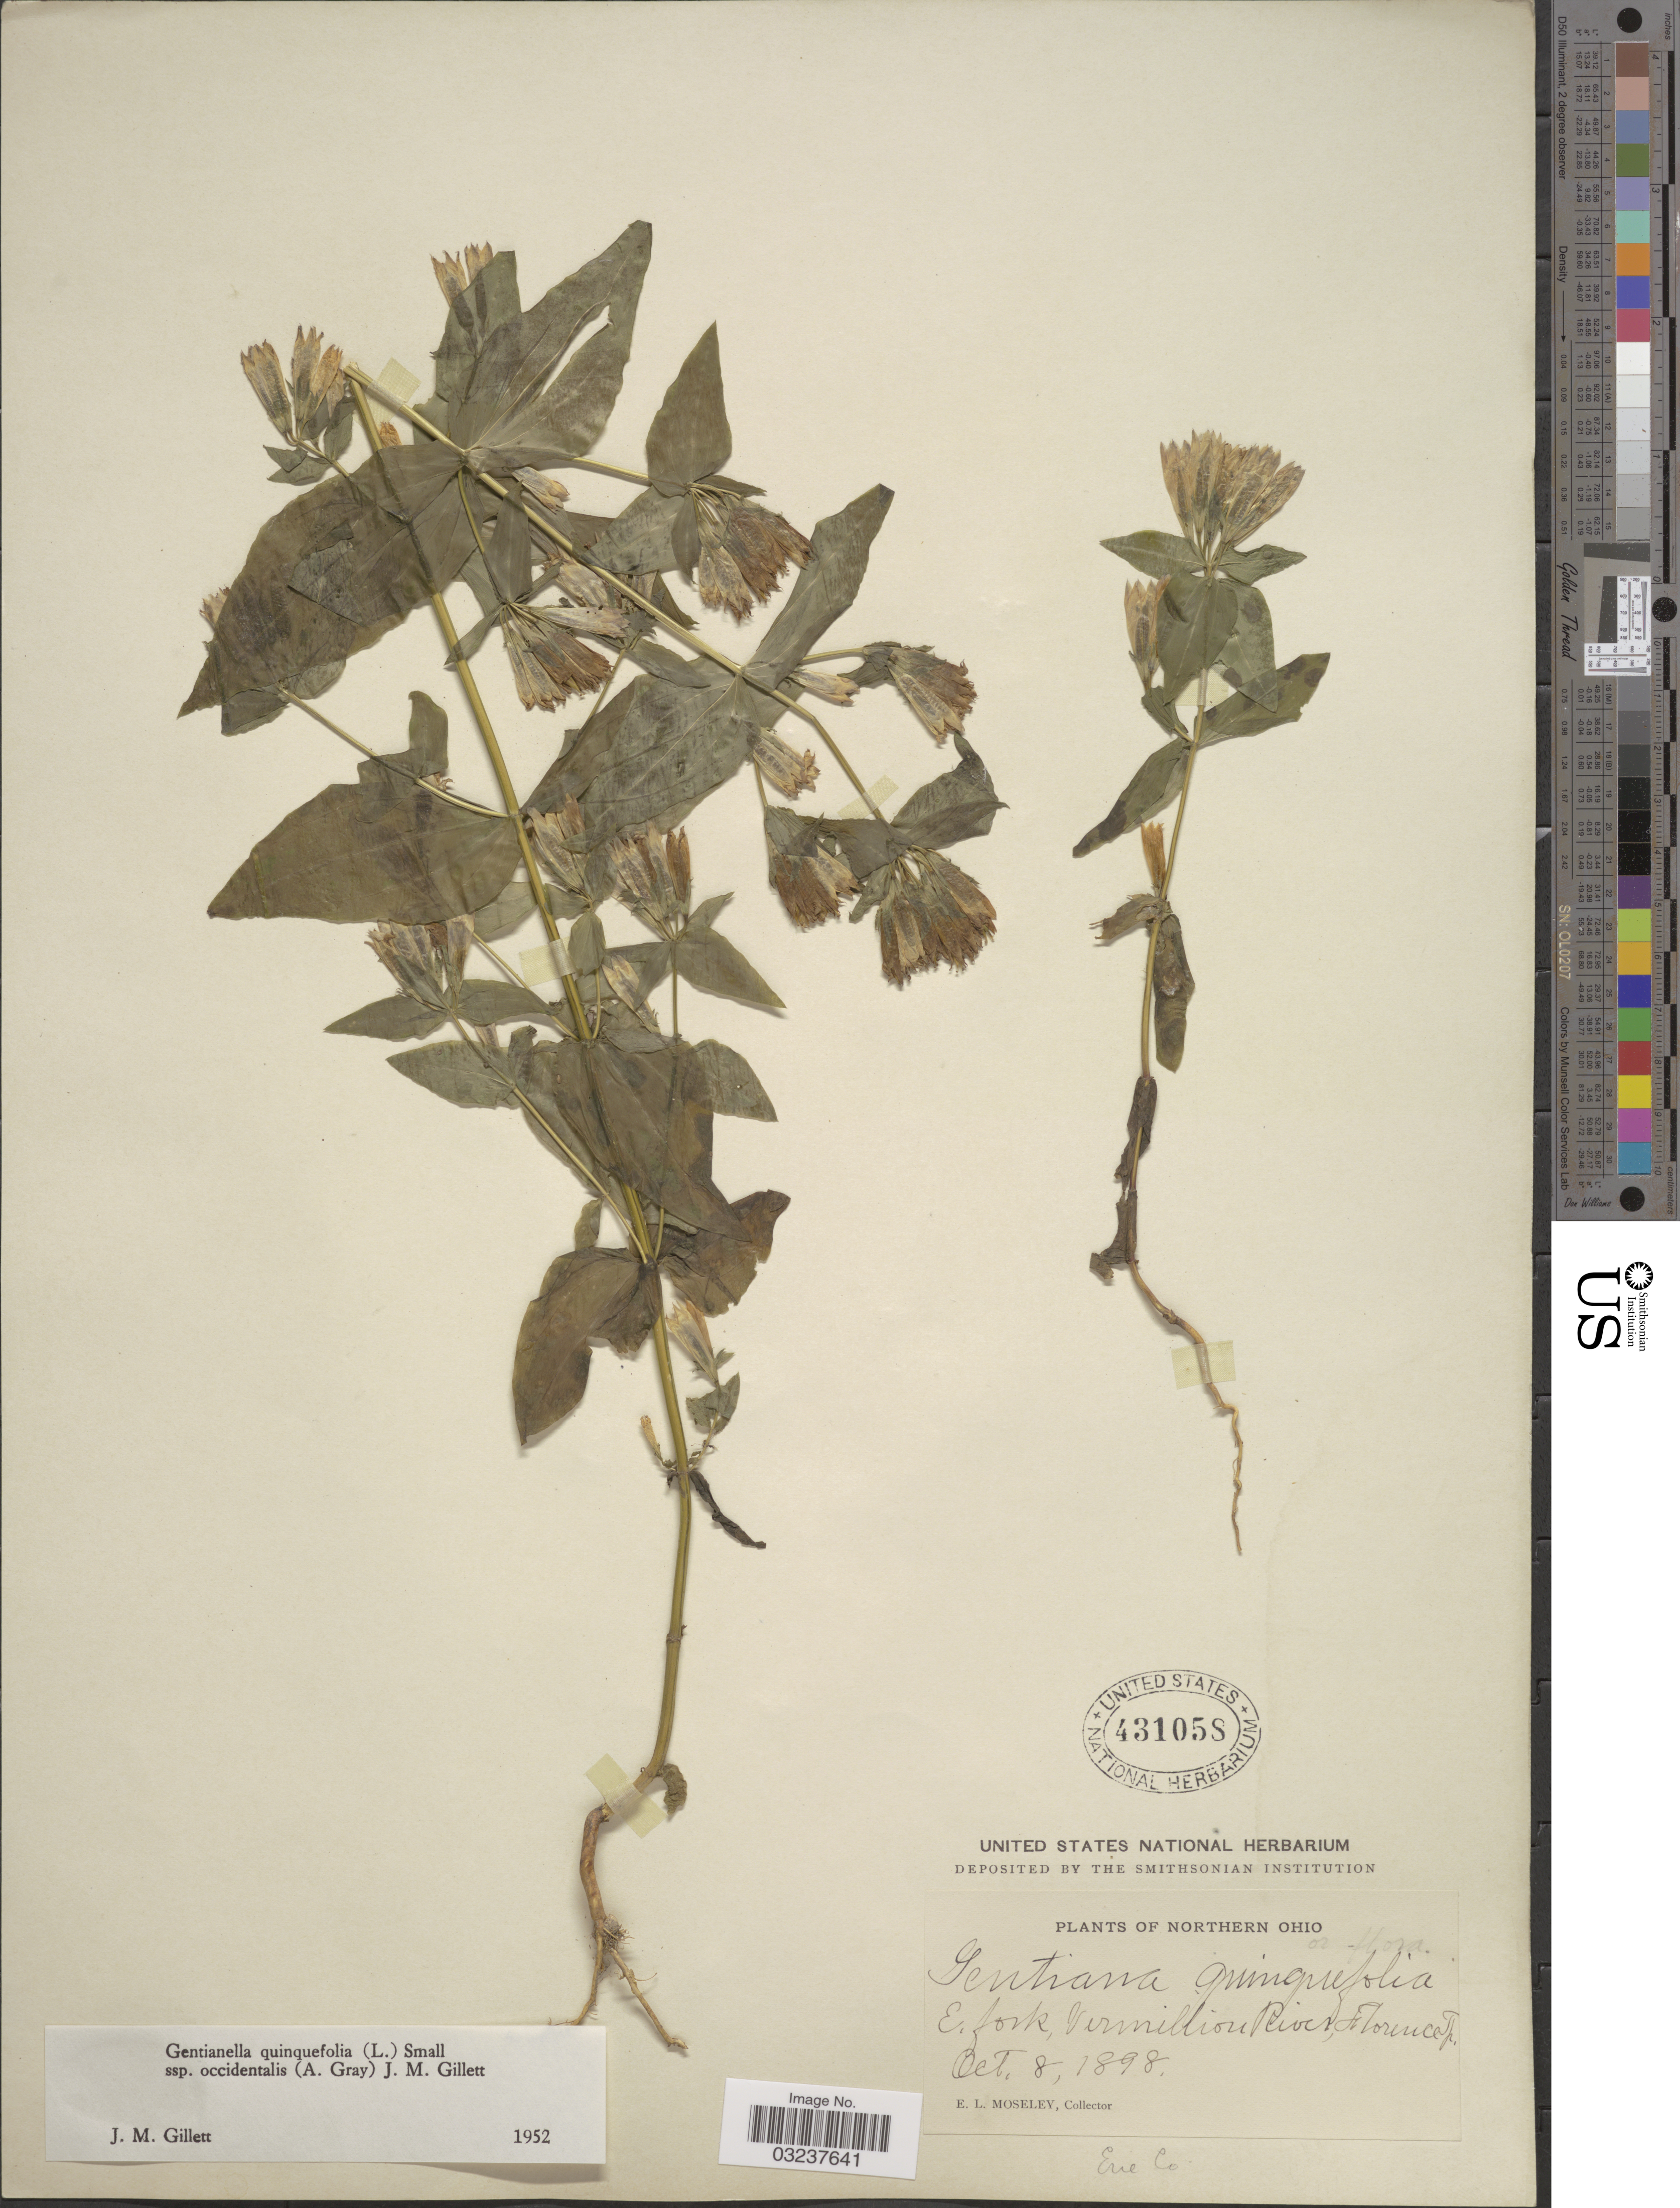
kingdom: Plantae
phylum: Tracheophyta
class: Magnoliopsida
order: Gentianales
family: Gentianaceae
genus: Gentianella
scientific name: Gentianella quinquefolia subsp. occidentalis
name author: (A. Gray) J.M. Gillett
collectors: E. Moseley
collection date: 1898-10-08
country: United States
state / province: Ohio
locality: Northern Ohio, E. fork, Vermillion River, Florence Tp., Erie Co.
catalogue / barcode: US 431058